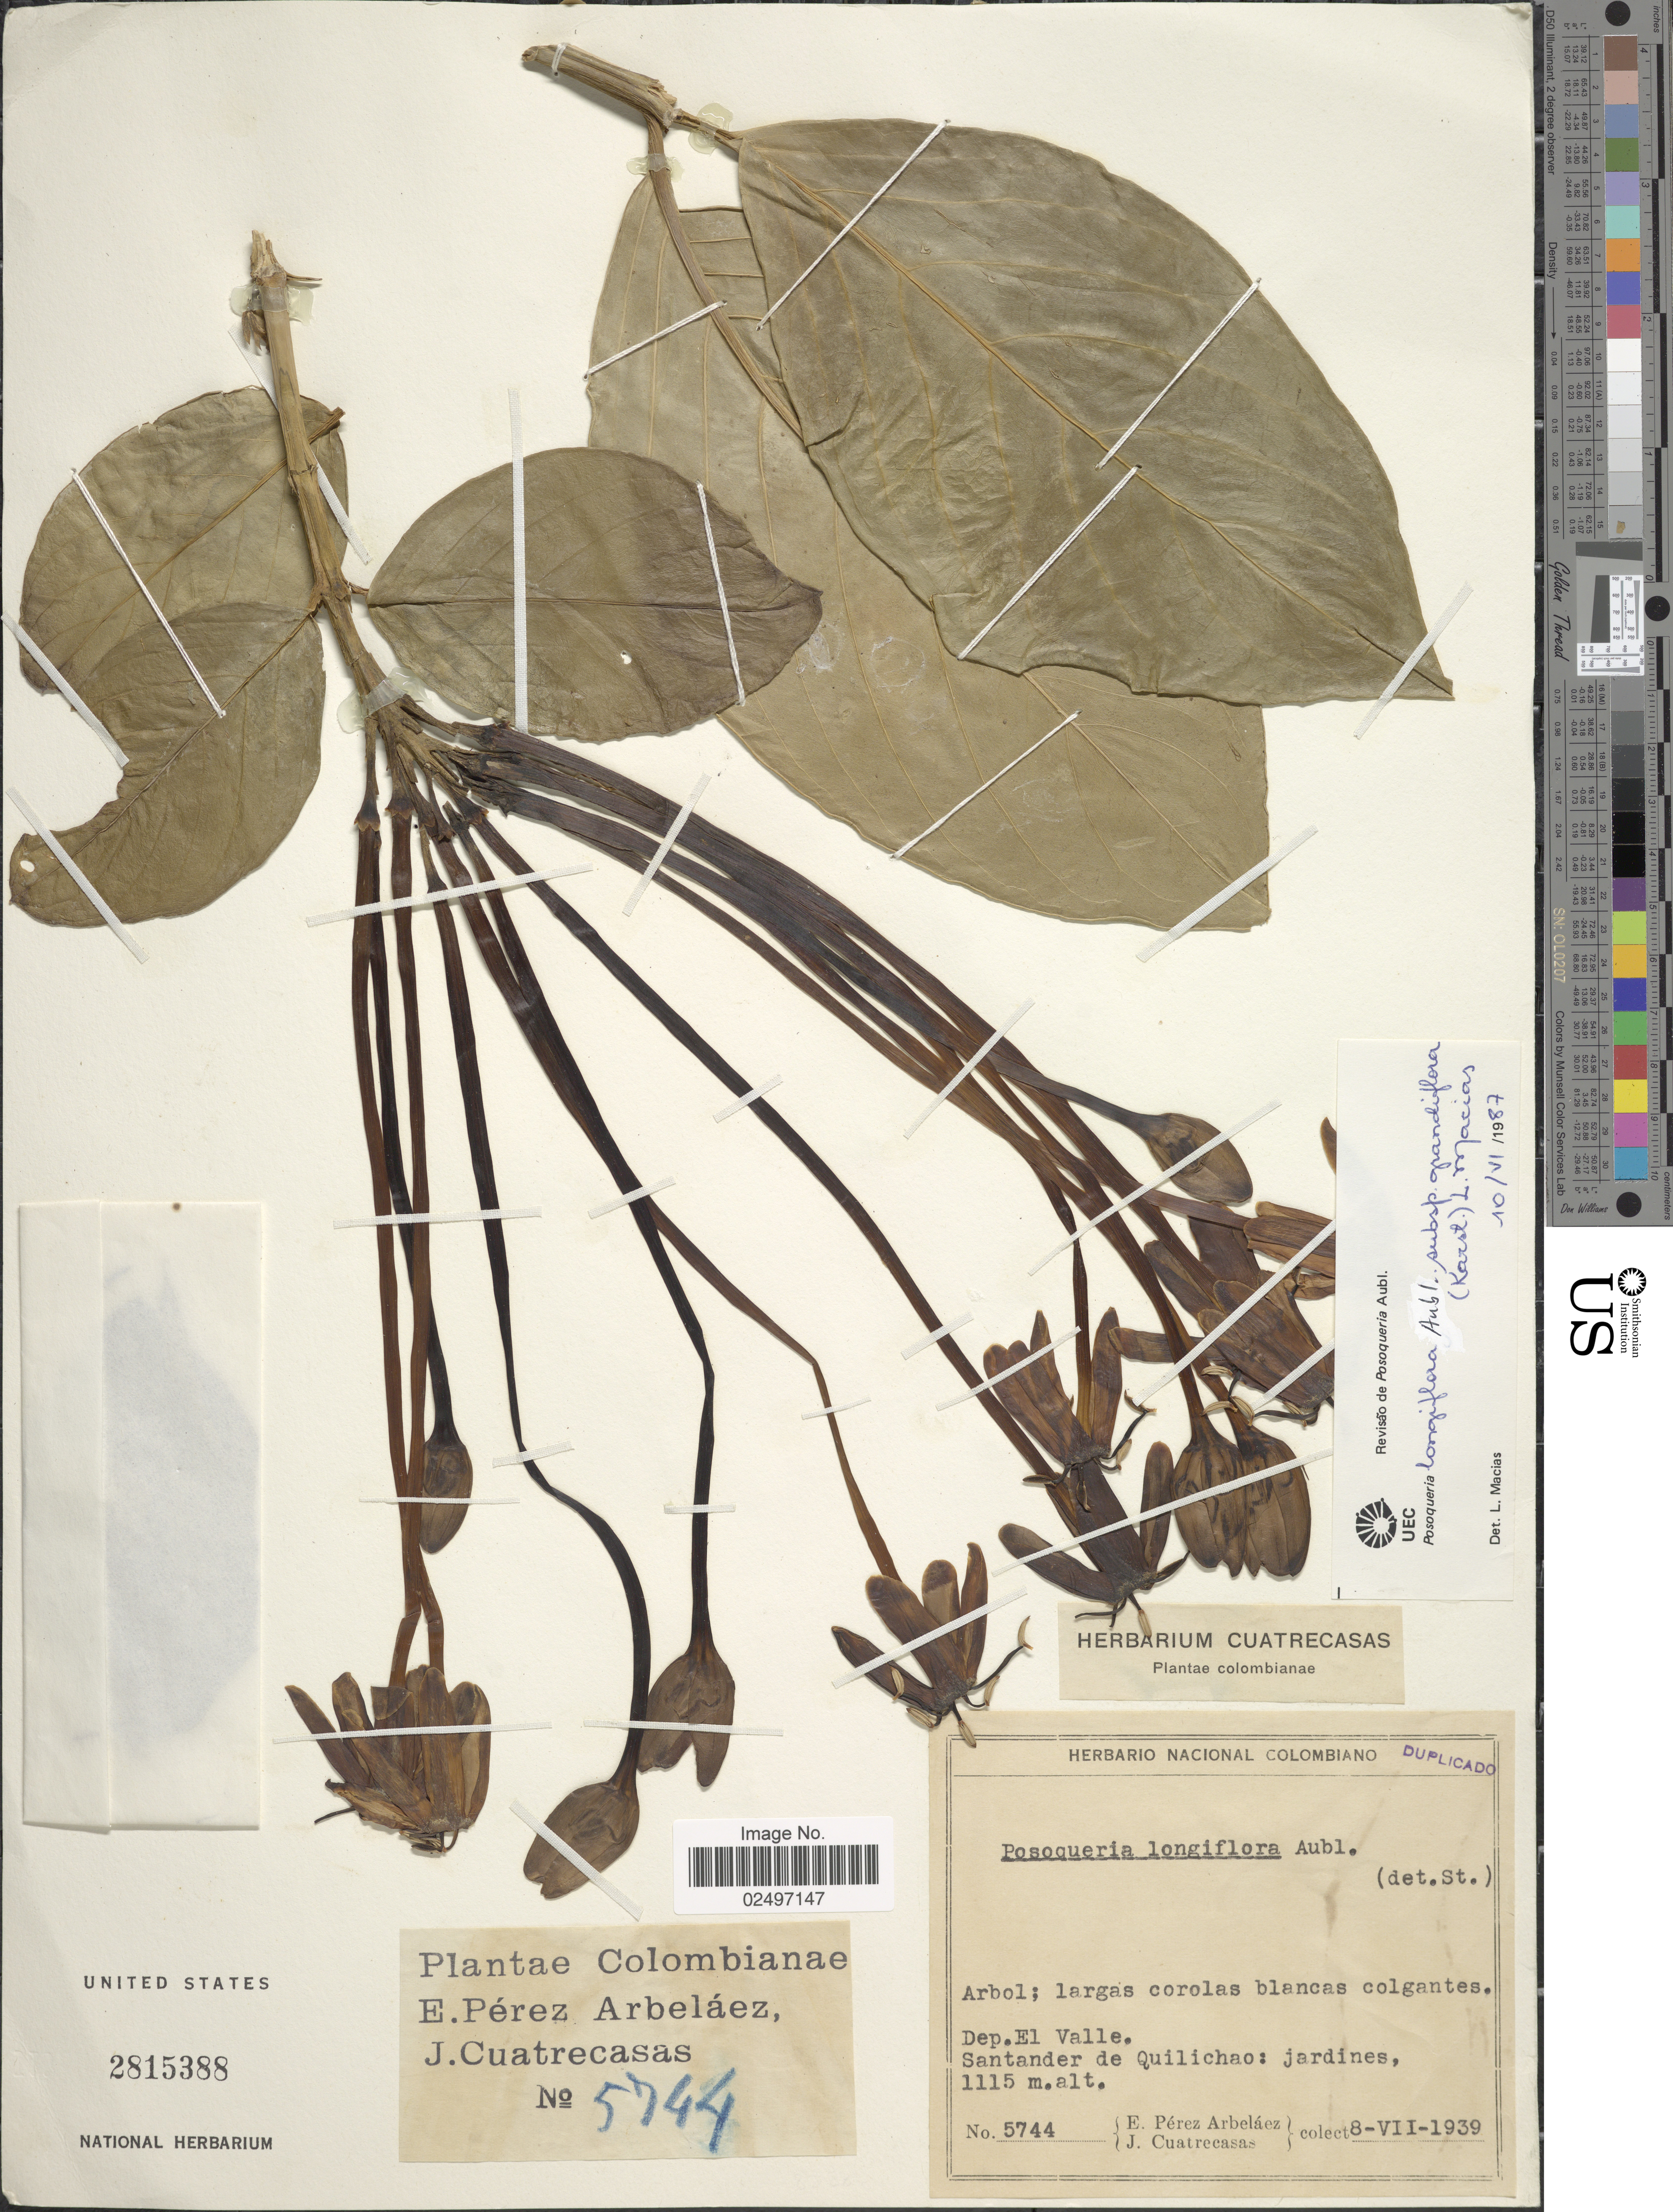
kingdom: Plantae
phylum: Tracheophyta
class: Magnoliopsida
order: Gentianales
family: Rubiaceae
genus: Posoqueria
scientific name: Posoqueria longiflora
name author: Aubl.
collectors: E. Pérez Arbeláez & J. Cuatrecasas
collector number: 5744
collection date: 1939-07-08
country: Colombia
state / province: Valle del Cauca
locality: Dep. El Valle. Santander de Quilichao: jardines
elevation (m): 1115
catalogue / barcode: US 2815388